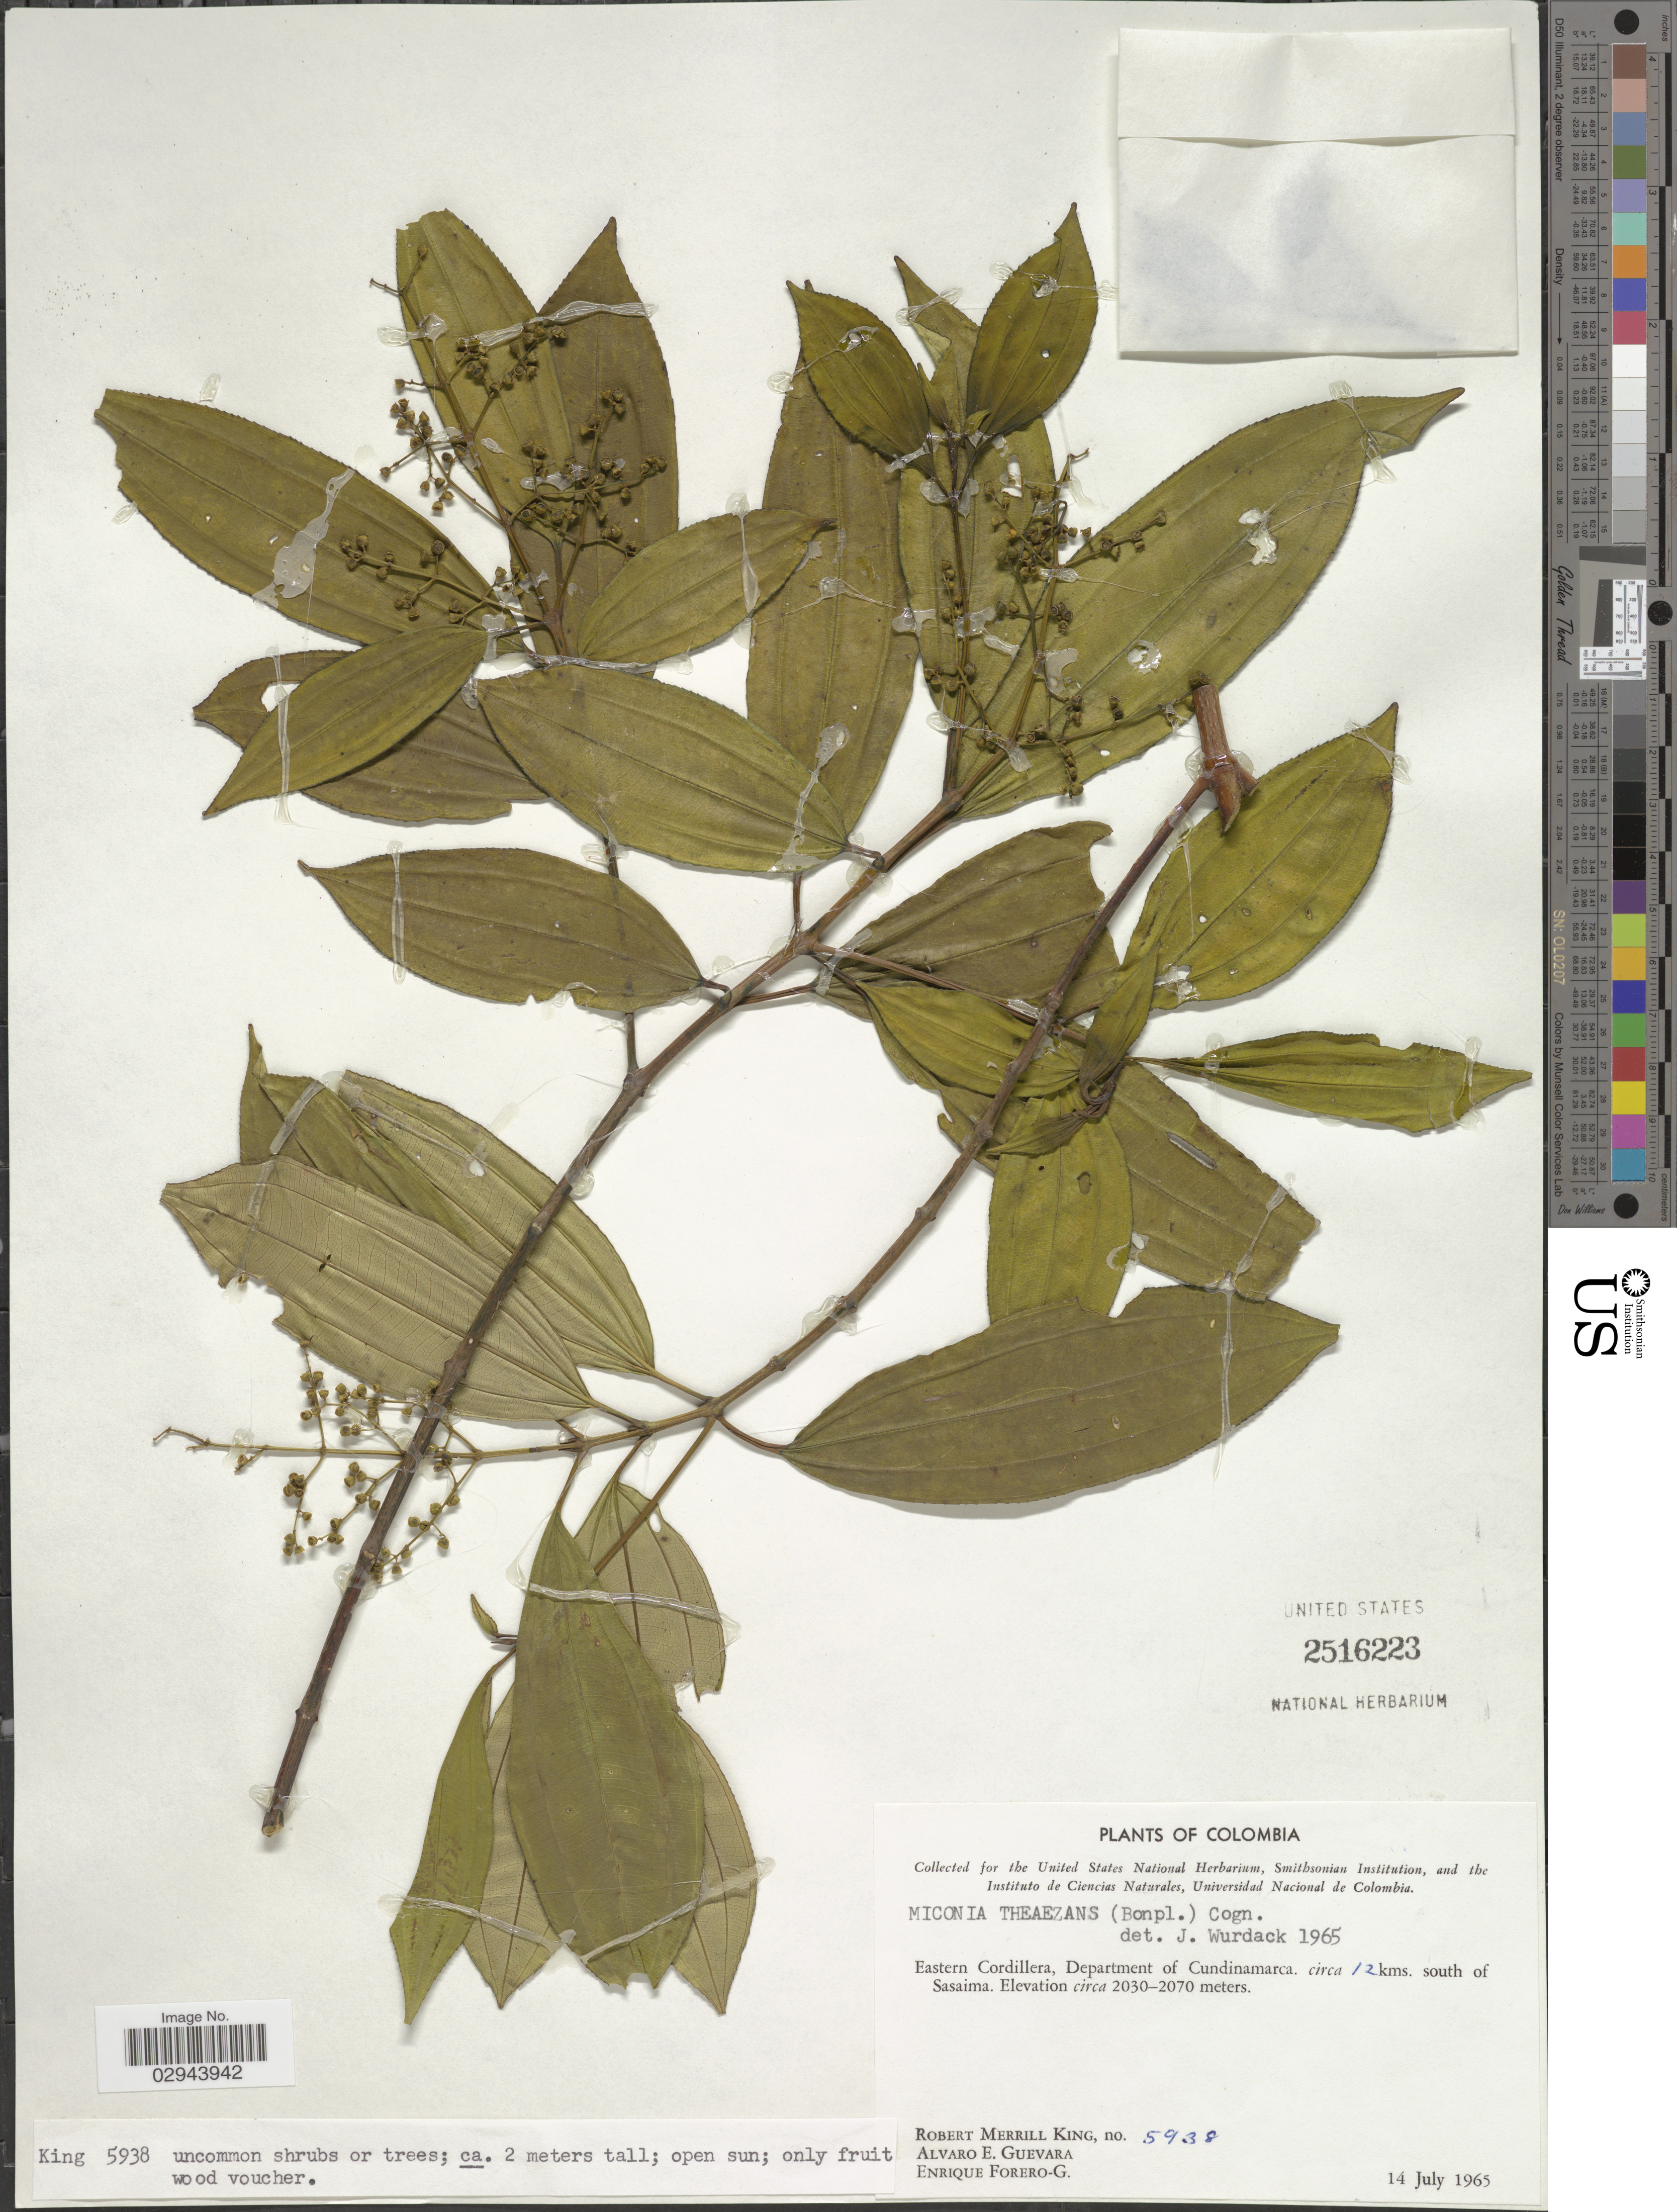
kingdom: Plantae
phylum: Tracheophyta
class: Magnoliopsida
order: Myrtales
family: Melastomataceae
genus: Miconia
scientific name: Miconia theizans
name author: (Bonpl.) Cogn.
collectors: R. M. King, A. E. Guevara & E. Forero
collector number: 5938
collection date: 1965-07-14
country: Colombia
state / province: Cundinamarca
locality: Eastern Cordillera, Department of Cundinamarca, circa 15 kms. south of Sasaima.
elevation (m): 2030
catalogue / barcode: US 2516223